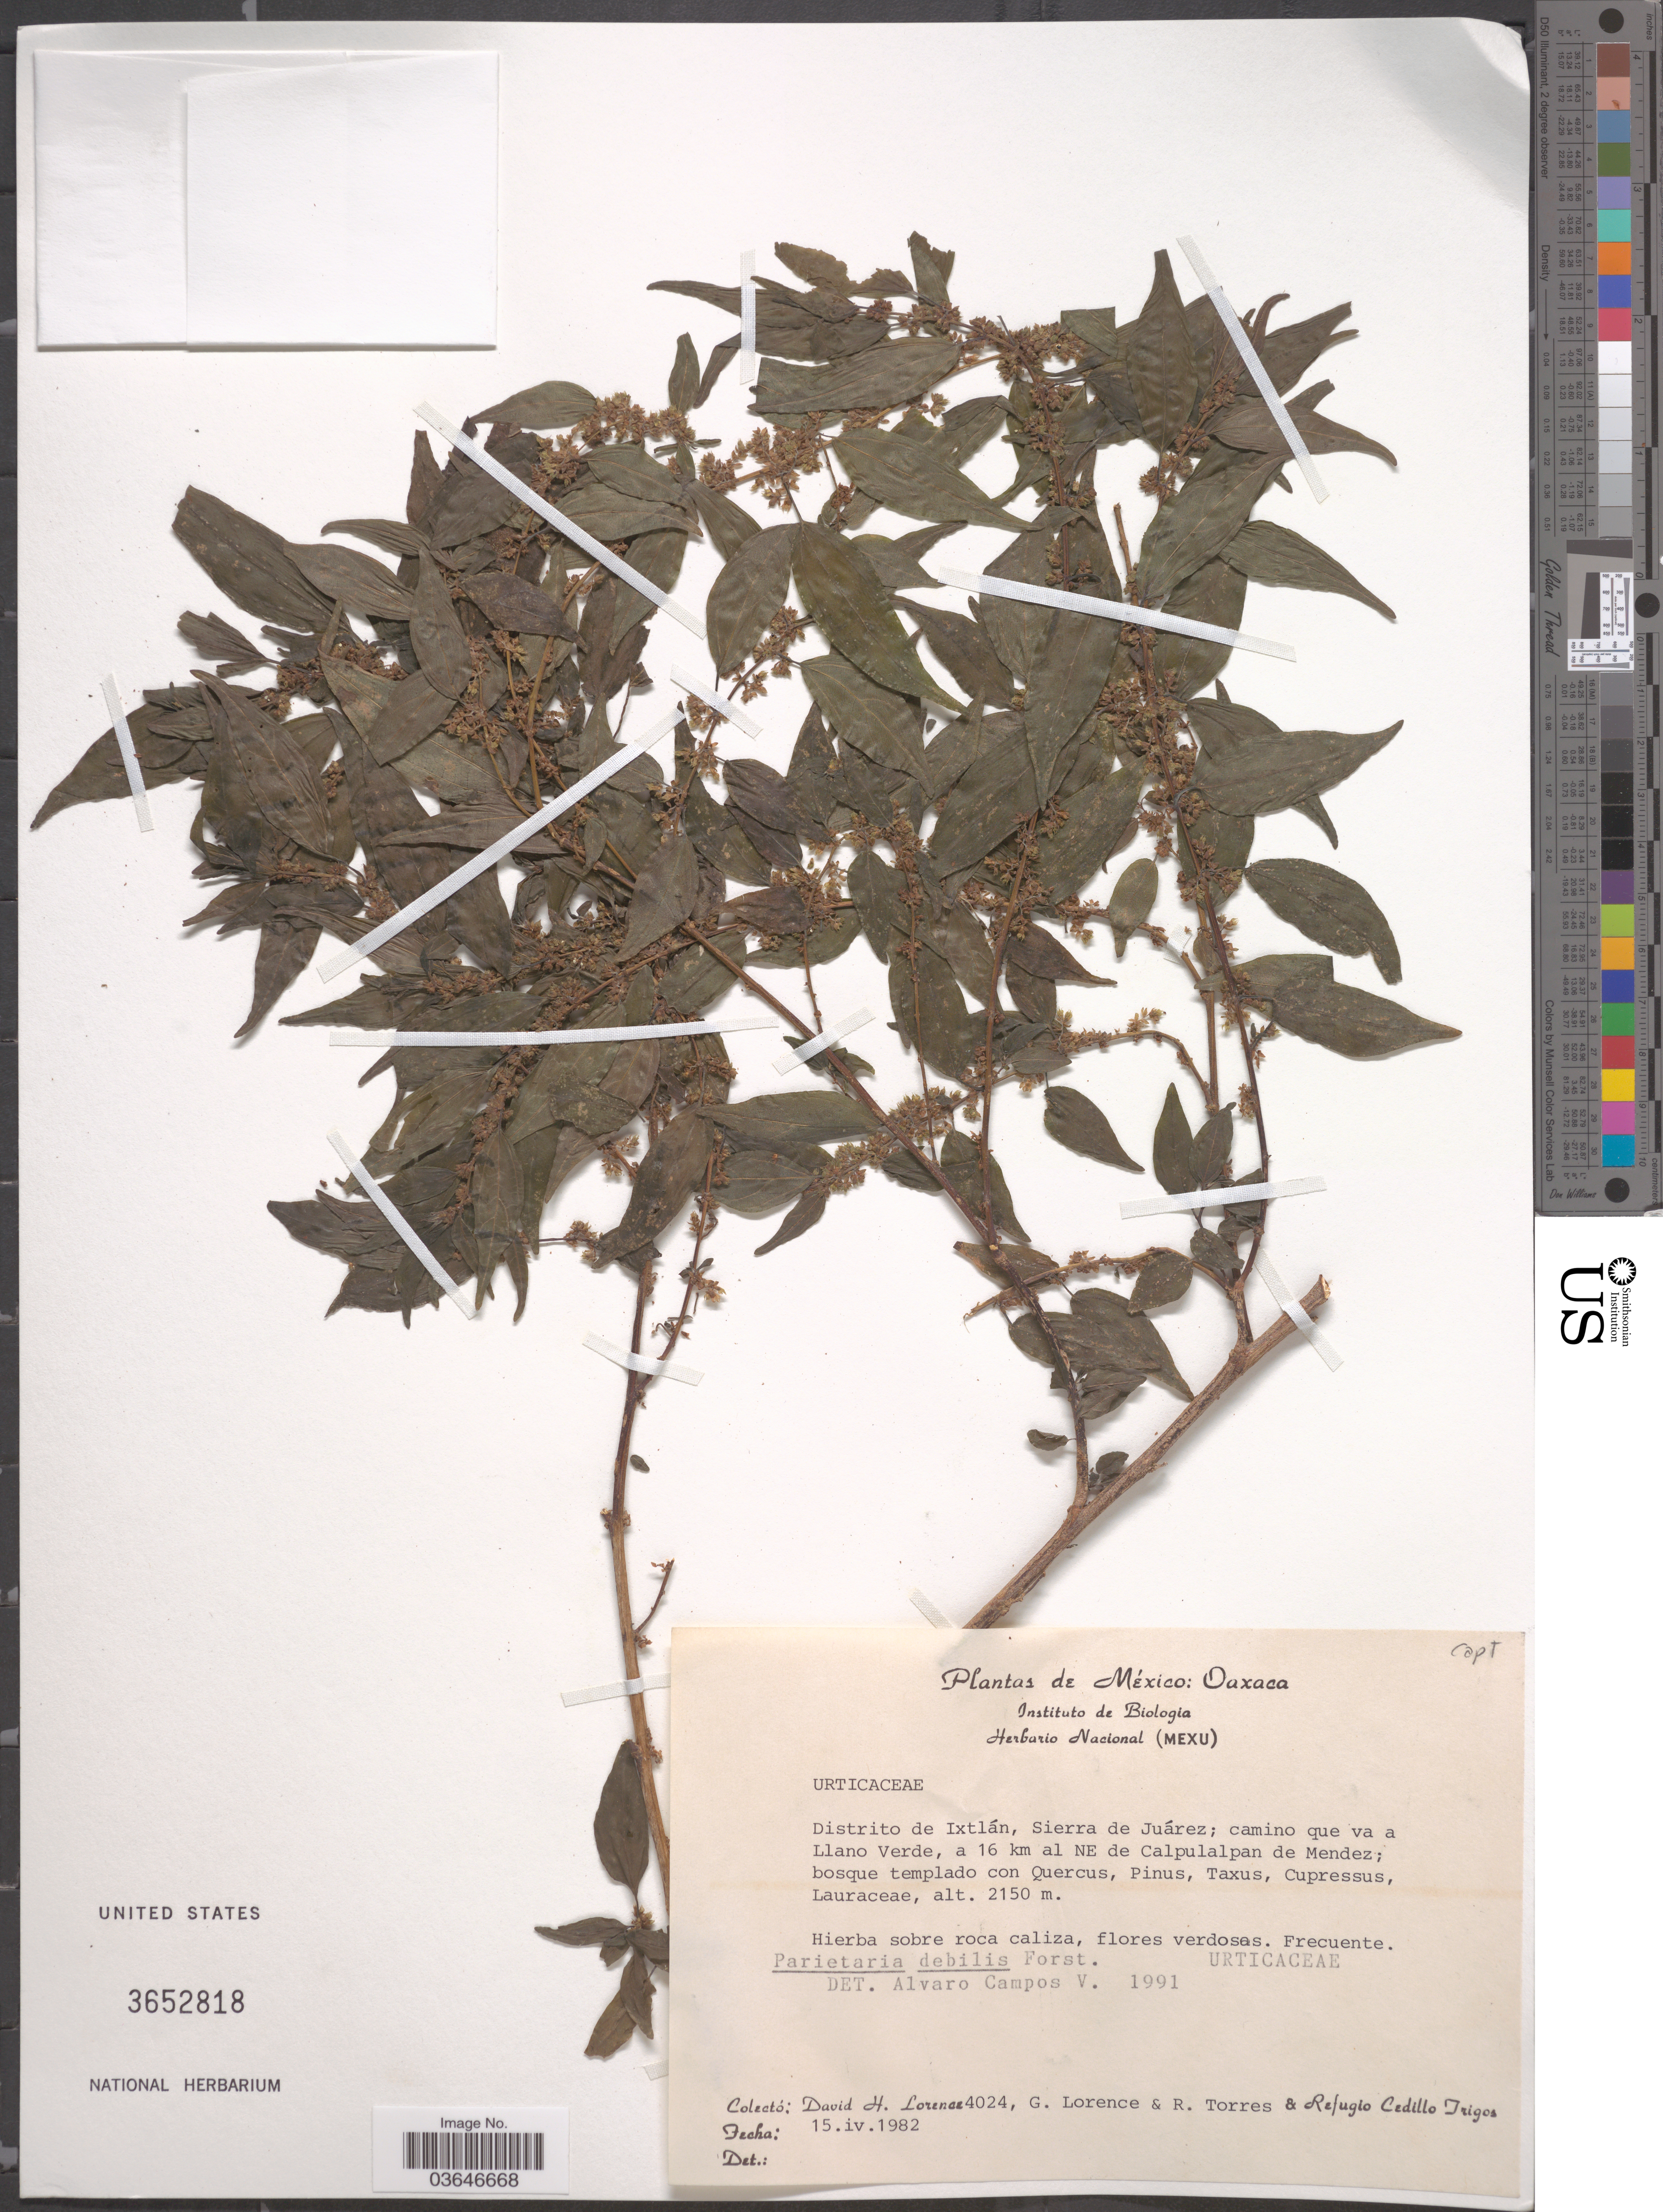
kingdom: Plantae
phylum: Tracheophyta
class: Magnoliopsida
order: Rosales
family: Urticaceae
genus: Parietaria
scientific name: Parietaria debilis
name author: G. Forst.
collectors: D. Lorence, G. Lorence, R. Torres & R. CedilloT.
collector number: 4024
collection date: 1982-04-15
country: Mexico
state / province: Oaxaca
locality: Distrito de Ixtlán, Sierra de Juárez; camino que va a Llano Verde, a 16 km al NE de Calpulalpan de Mendez.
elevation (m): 2150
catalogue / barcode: US 3652818